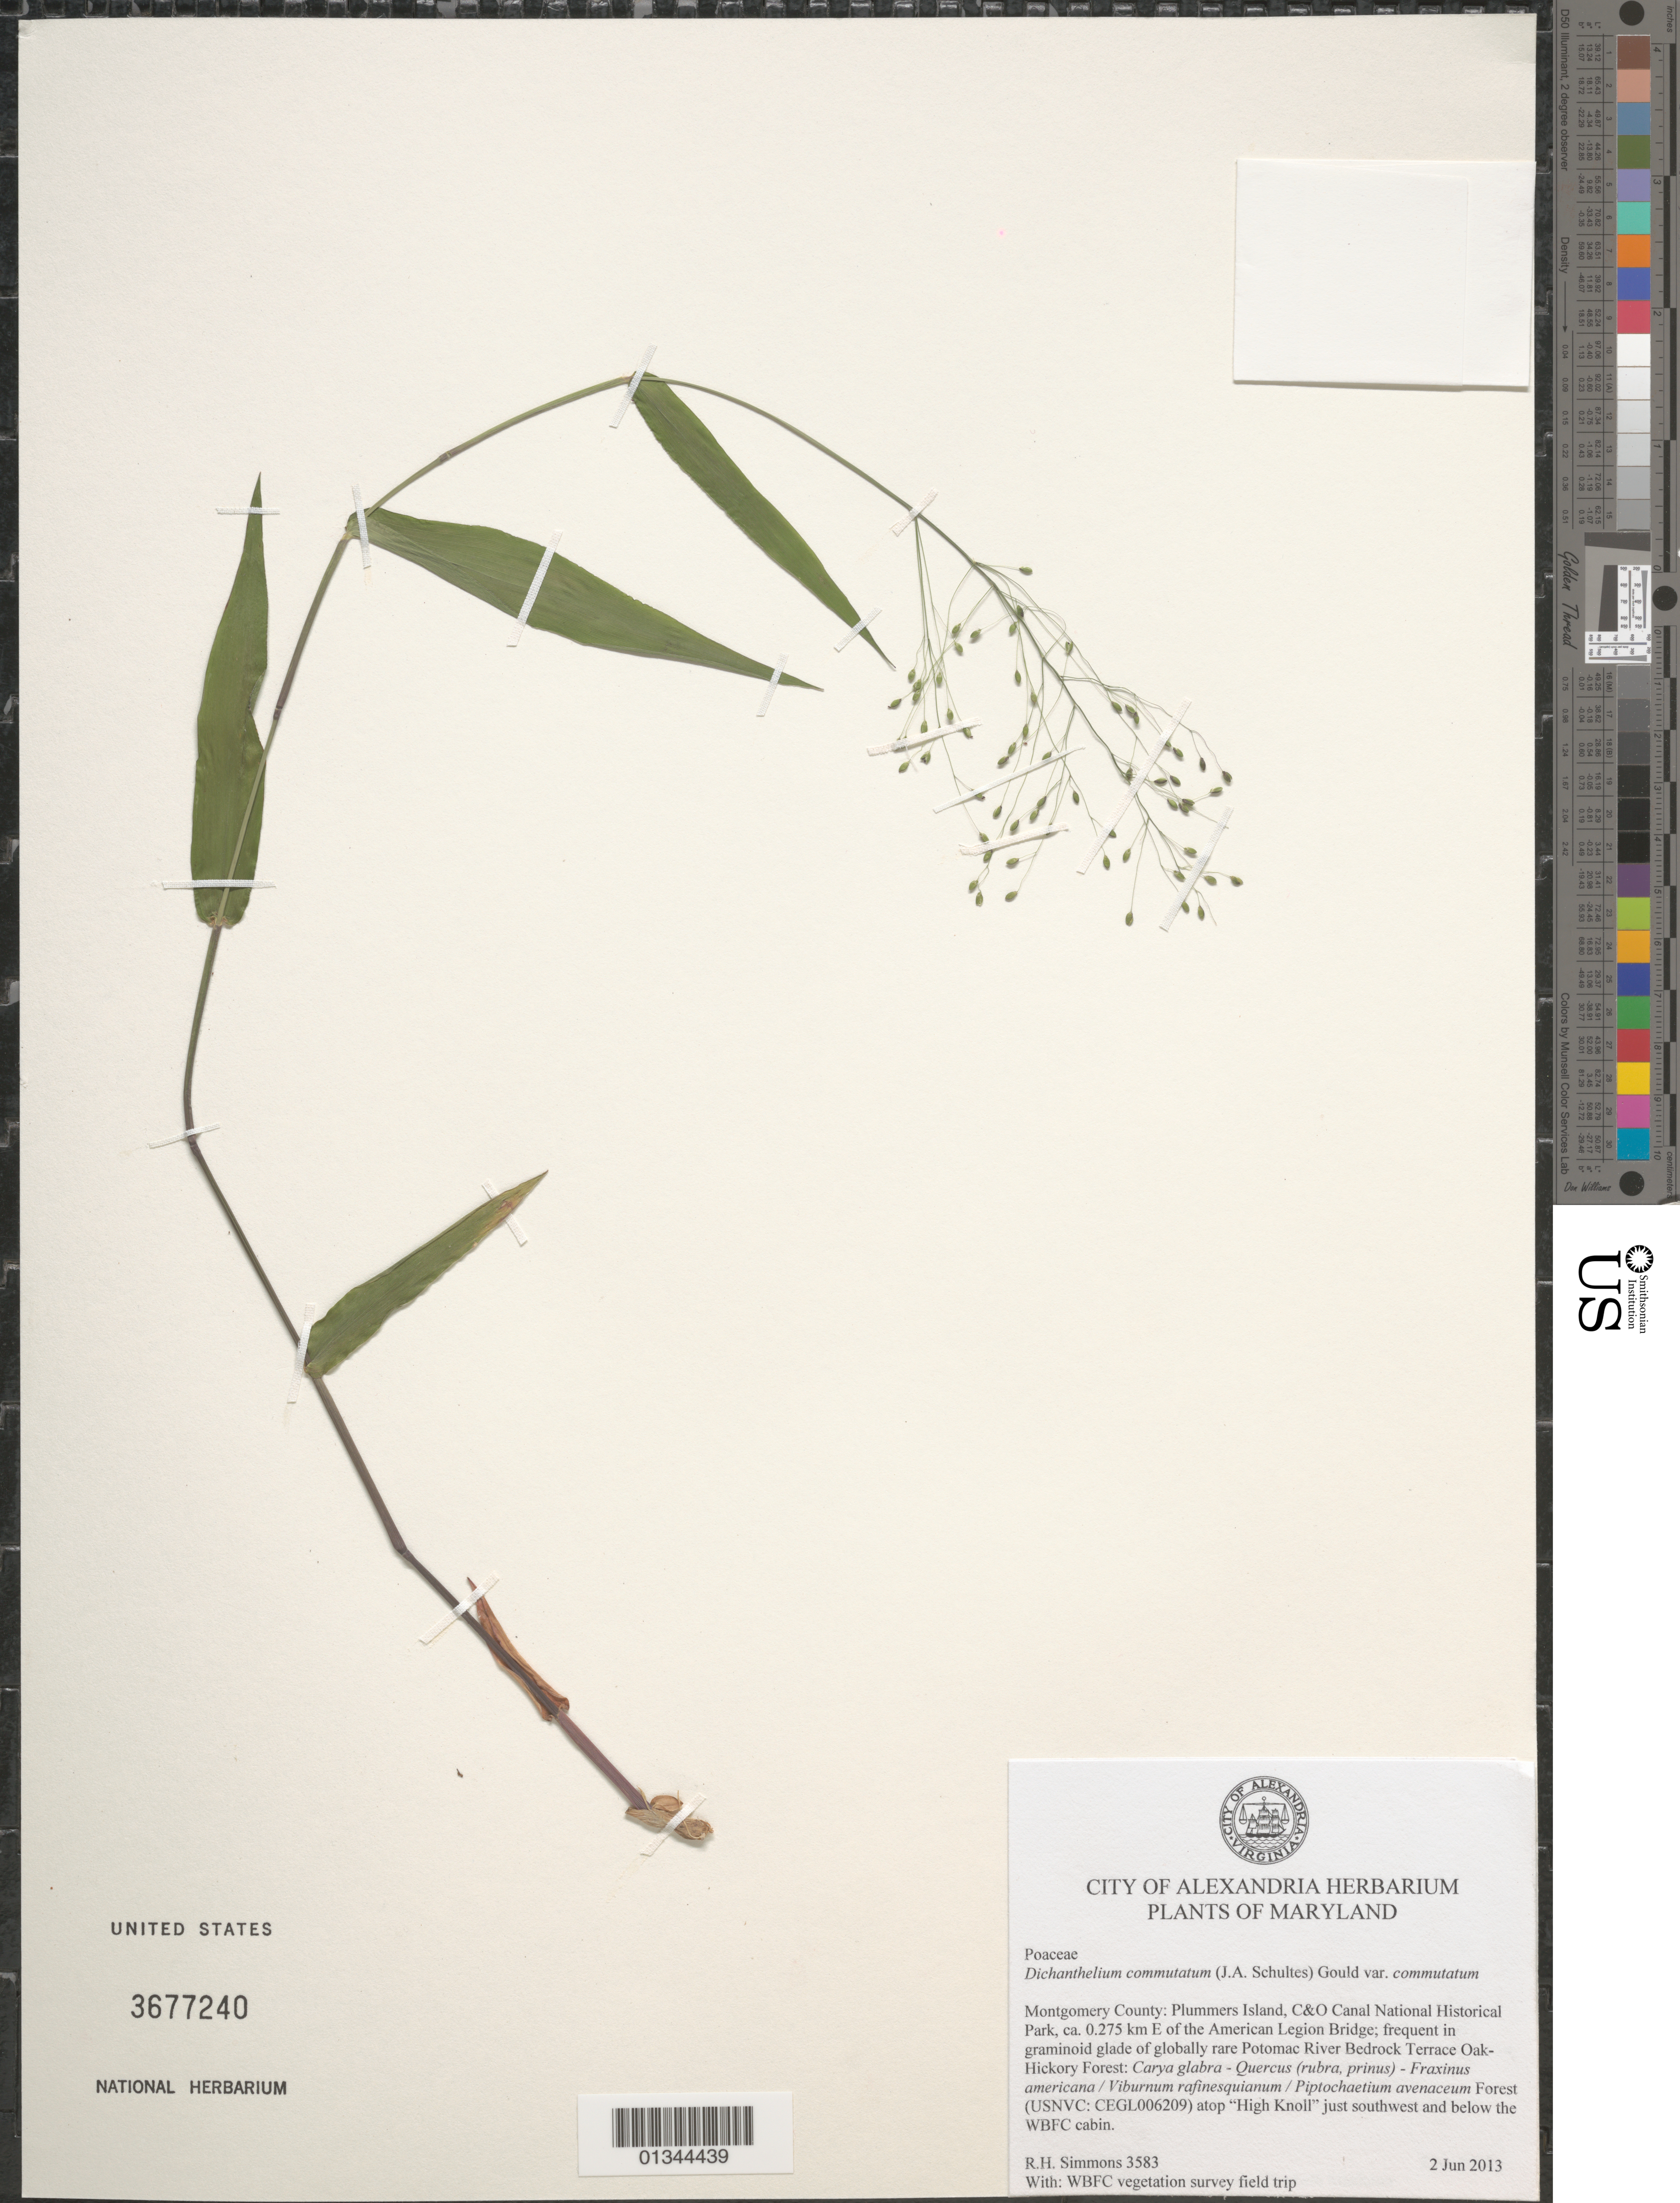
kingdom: Plantae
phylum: Tracheophyta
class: Liliopsida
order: Poales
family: Poaceae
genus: Dichanthelium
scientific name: Dichanthelium commutatum var. commutatum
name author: (Schult.) Gould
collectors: R. H. Simmons et al.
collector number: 3583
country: United States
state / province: Maryland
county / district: Montgomery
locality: Plummers Island, C&O Canal National Historical Park, ca. 0.275 km E of the American Legion Bridge, atop "High Knoll" just southwest and below the WBF cabin.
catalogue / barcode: US 3677240